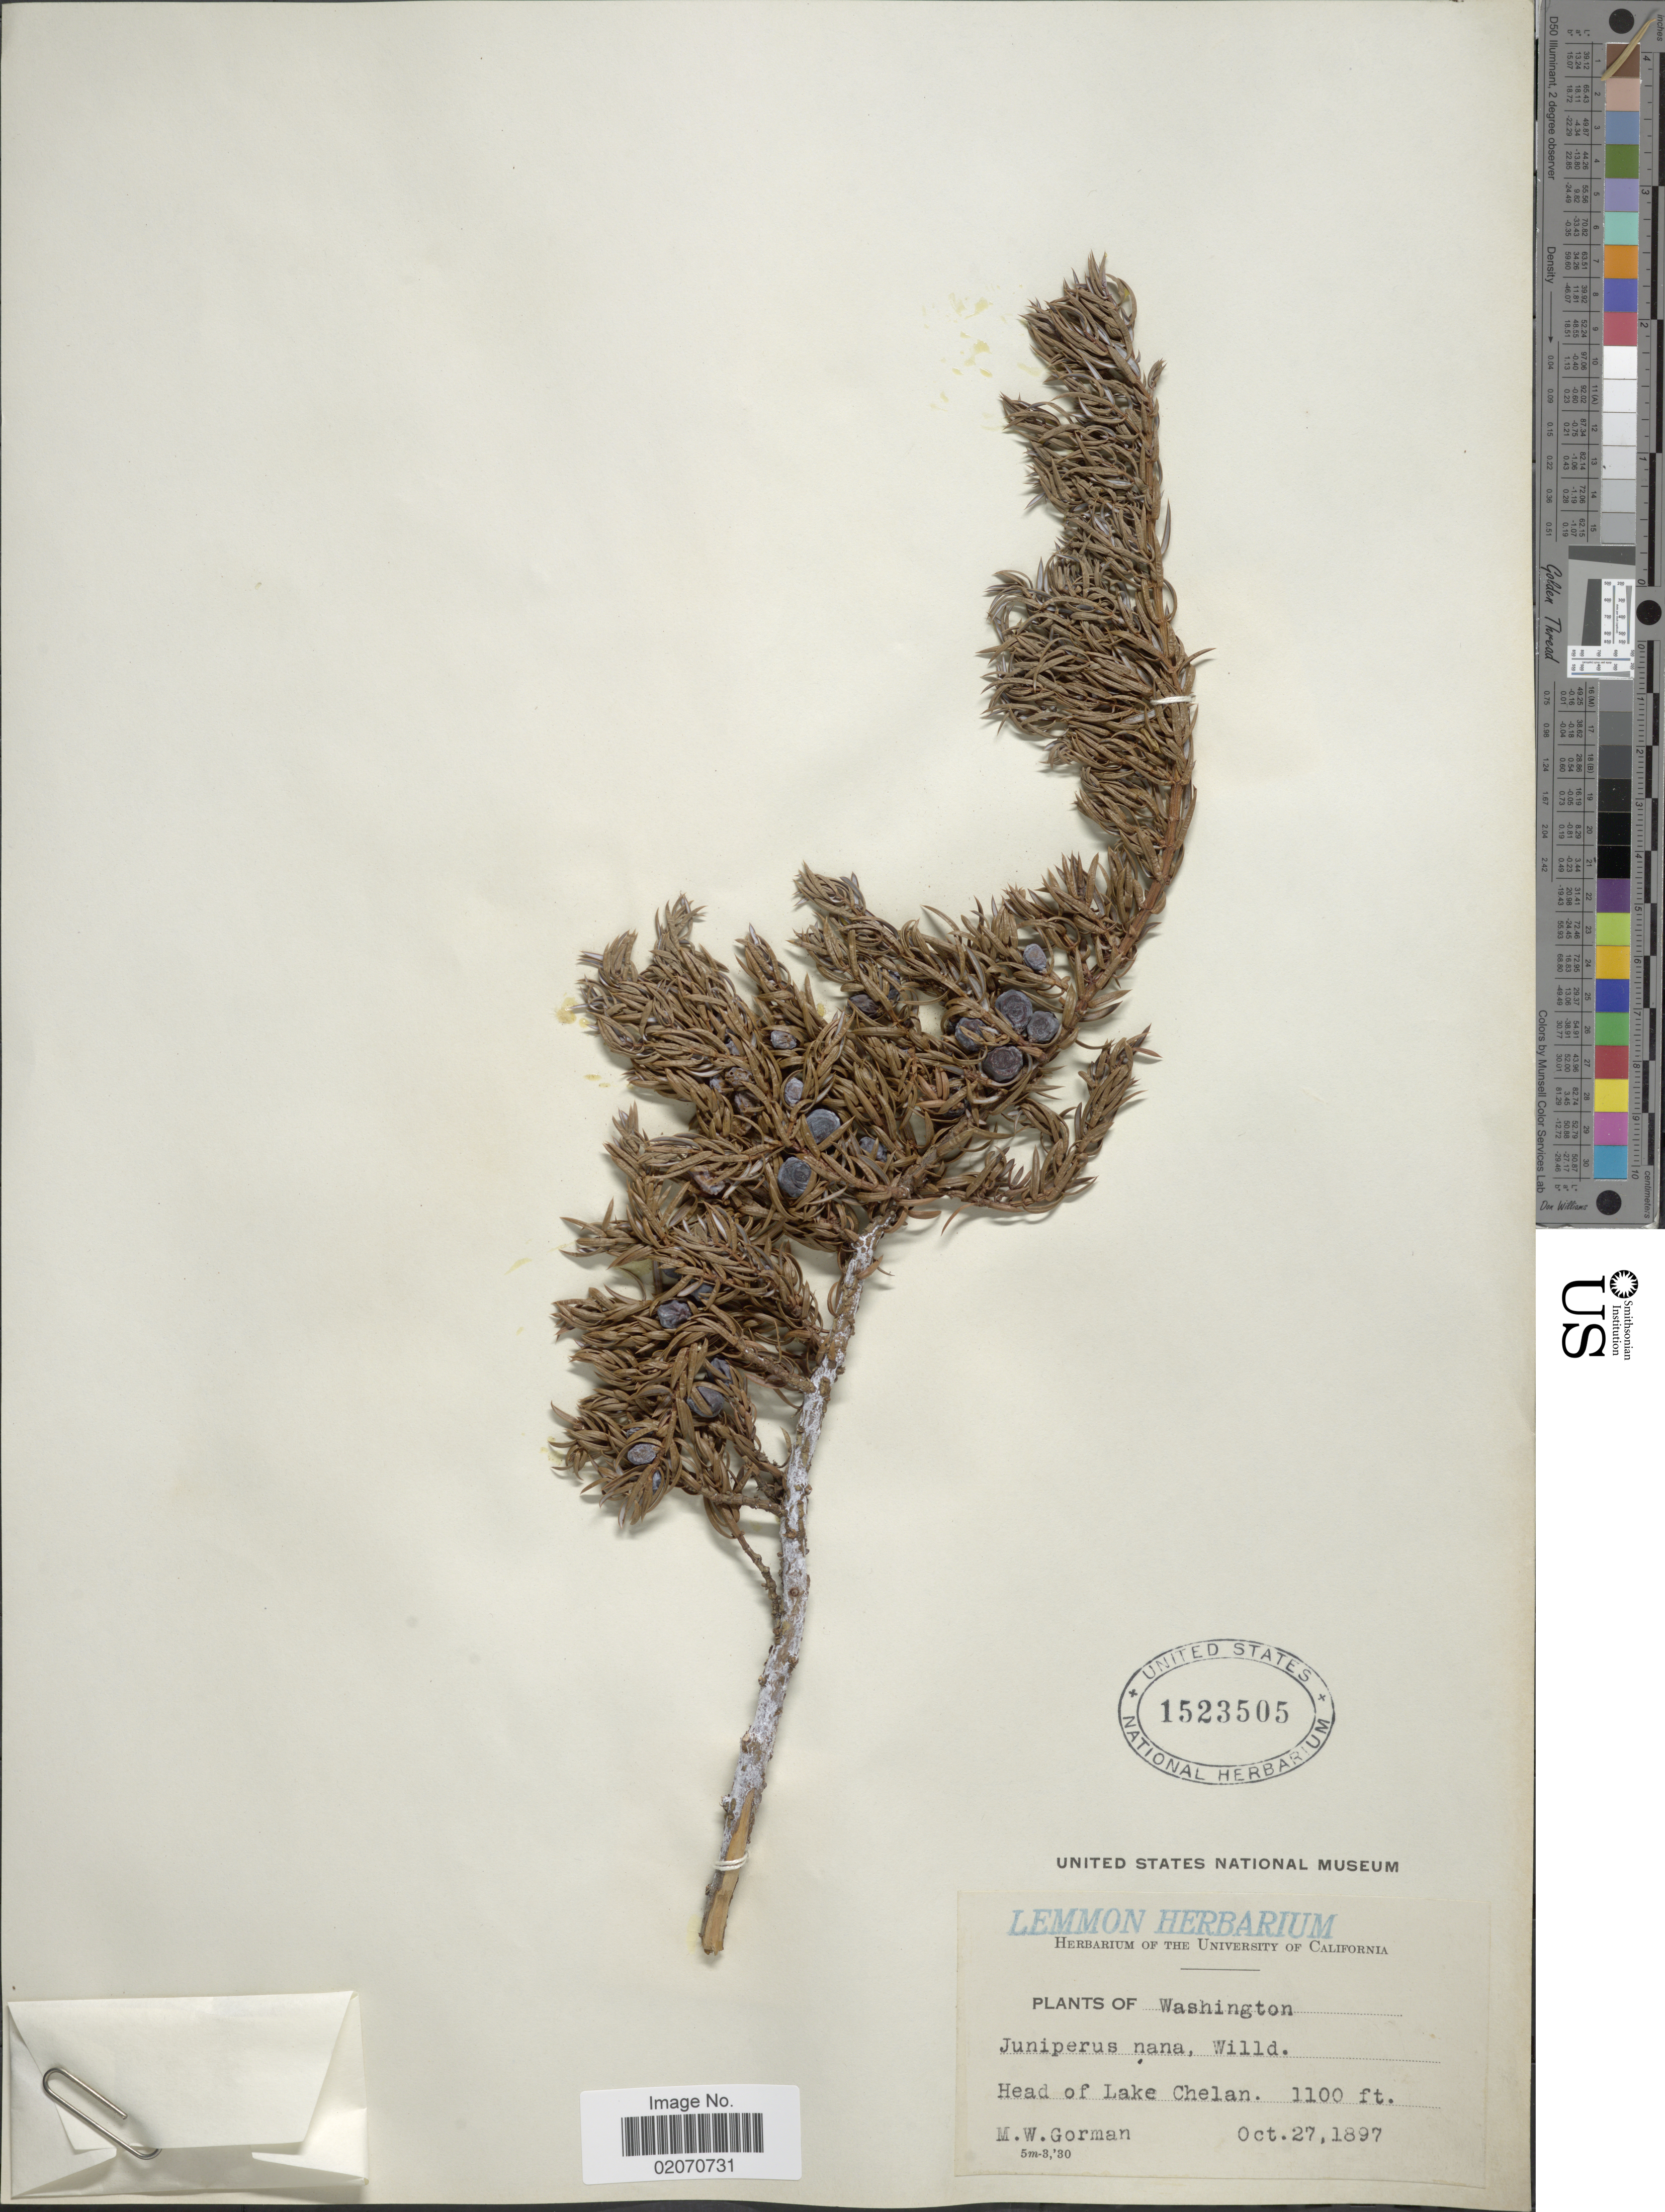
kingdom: Plantae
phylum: Tracheophyta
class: Pinopsida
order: Pinales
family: Cupressaceae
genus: Juniperus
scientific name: Juniperus communis var. jackii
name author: Rehder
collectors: M. W. Gorman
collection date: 1897-10-27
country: United States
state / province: Washington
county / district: Chelan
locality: Head of Lake Chelan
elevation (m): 335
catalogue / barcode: US 1523505